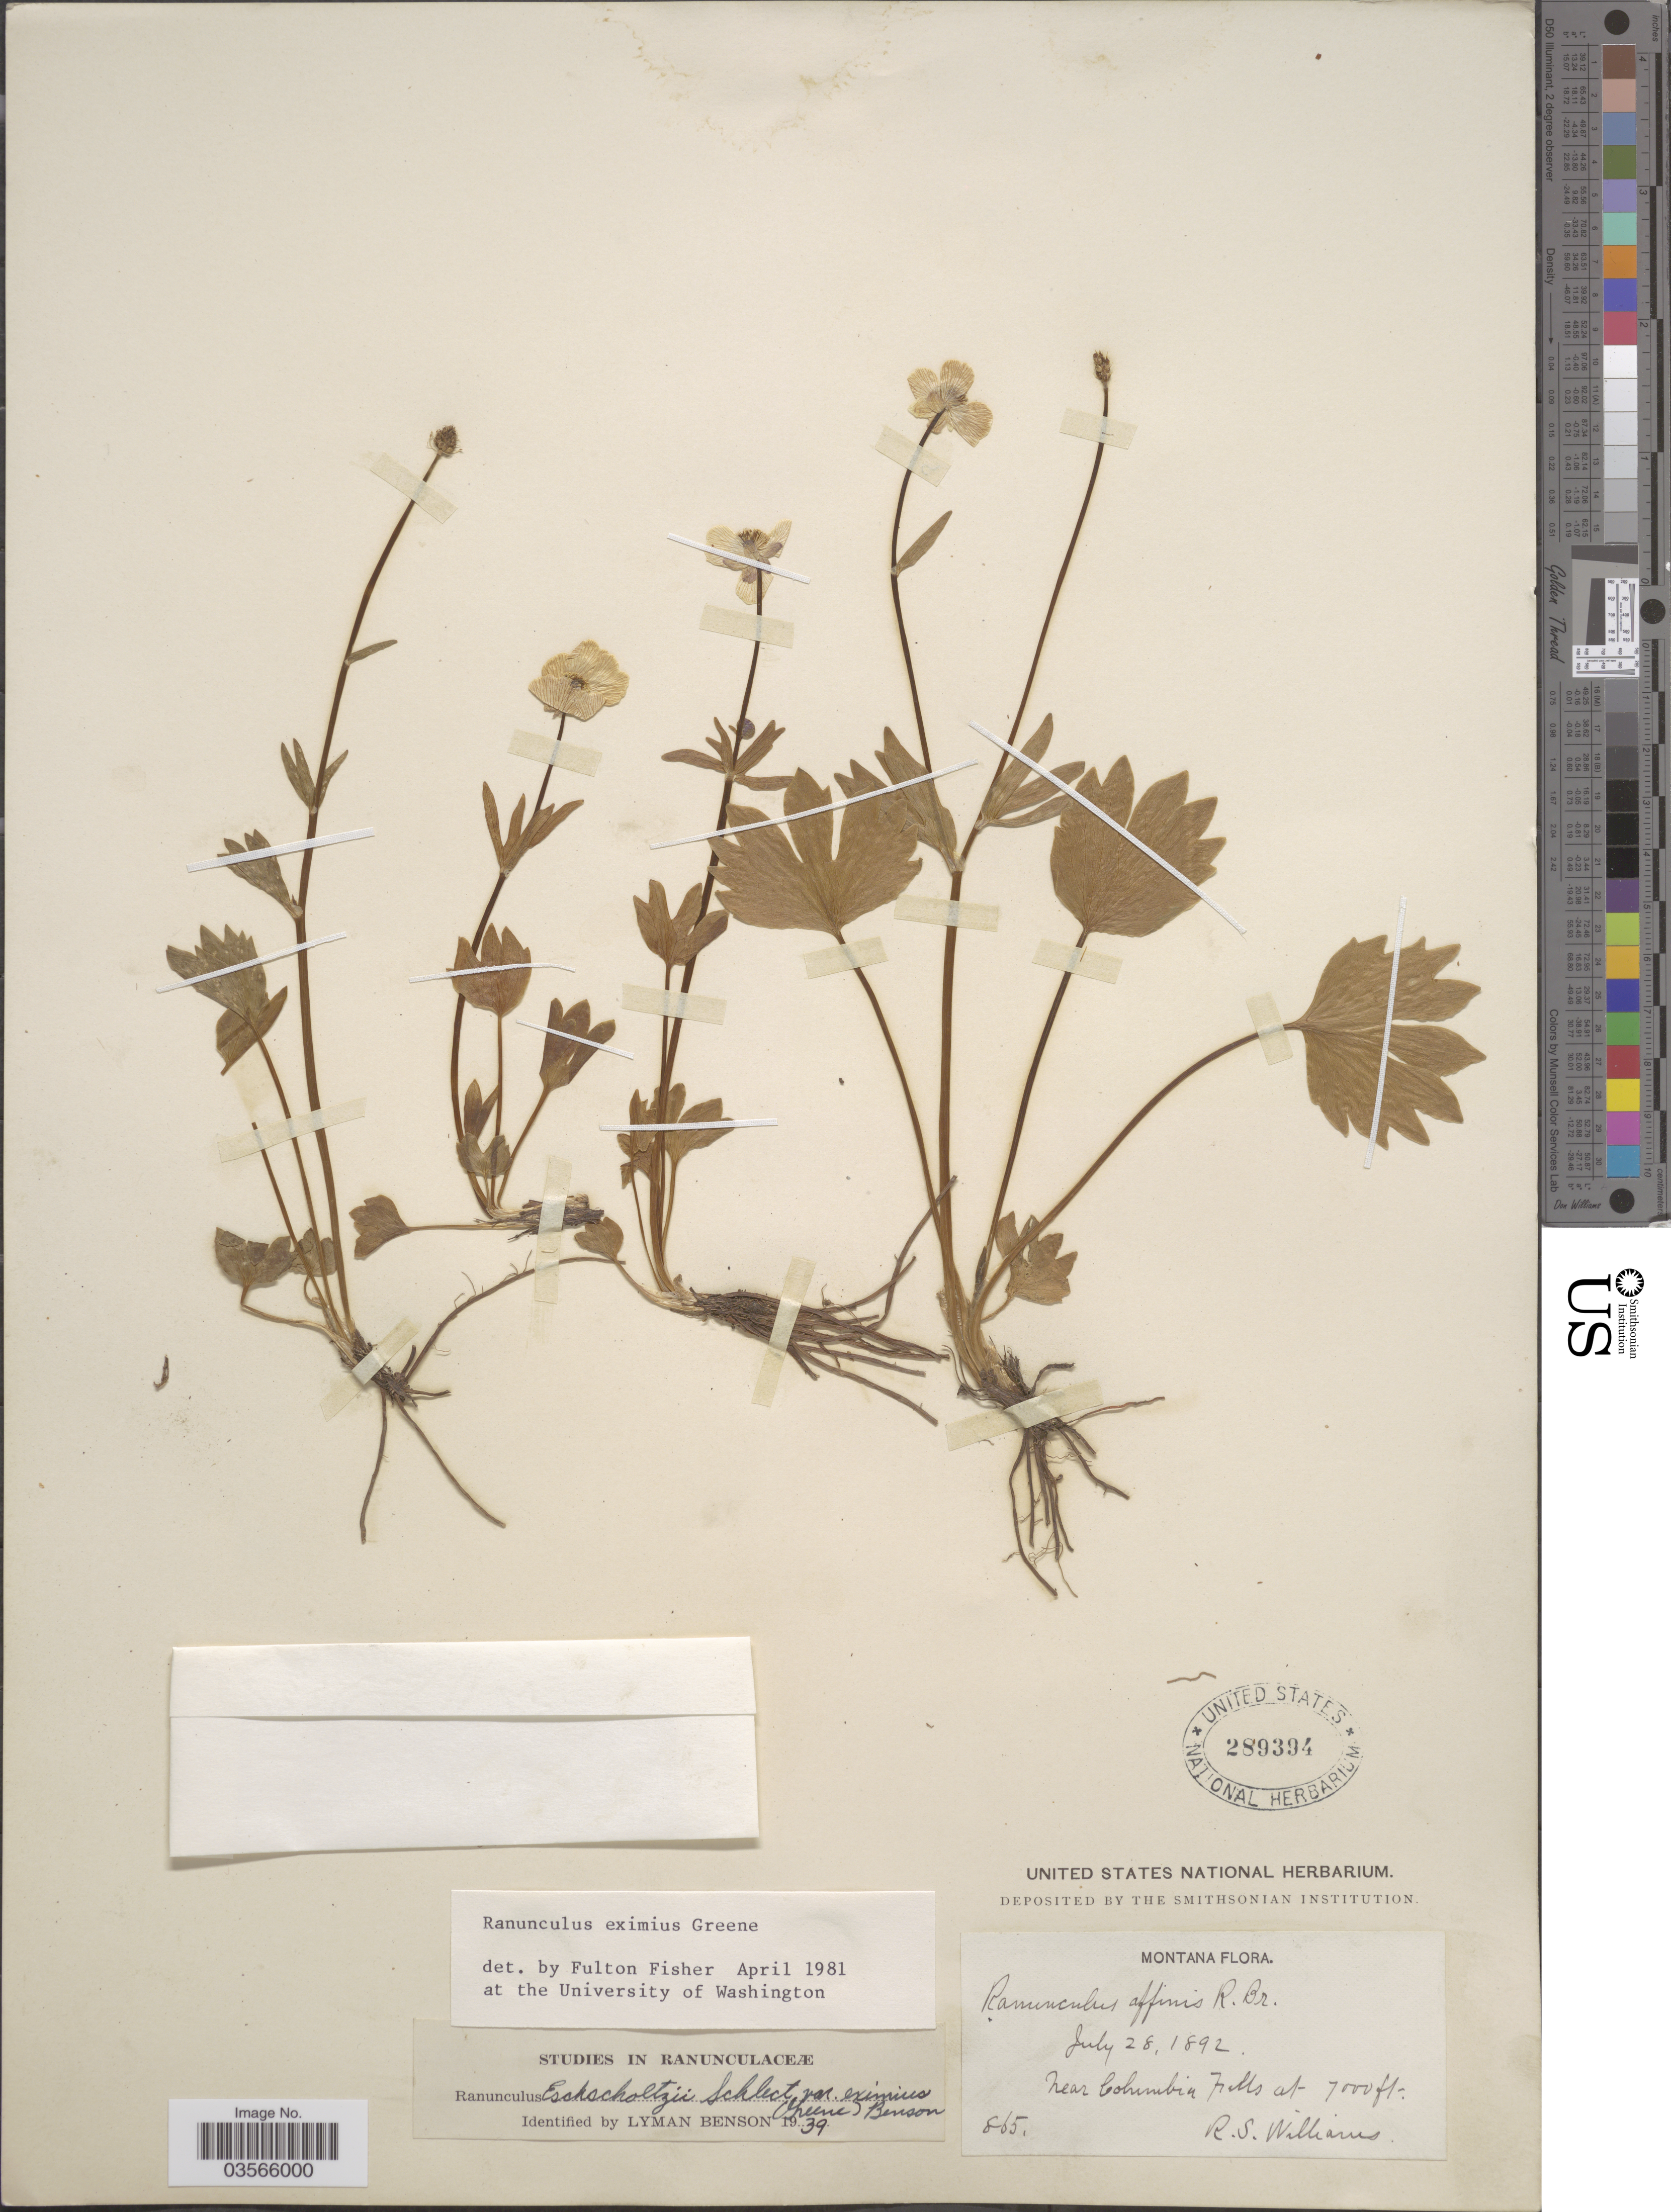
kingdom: Plantae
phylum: Tracheophyta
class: Magnoliopsida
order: Ranunculales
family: Ranunculaceae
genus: Ranunculus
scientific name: Ranunculus eximius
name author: Greene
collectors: R. S. Williams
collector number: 865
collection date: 1892-07-28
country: United States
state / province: Montana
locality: Near Columbia Falls.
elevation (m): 2134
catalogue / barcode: US 289394